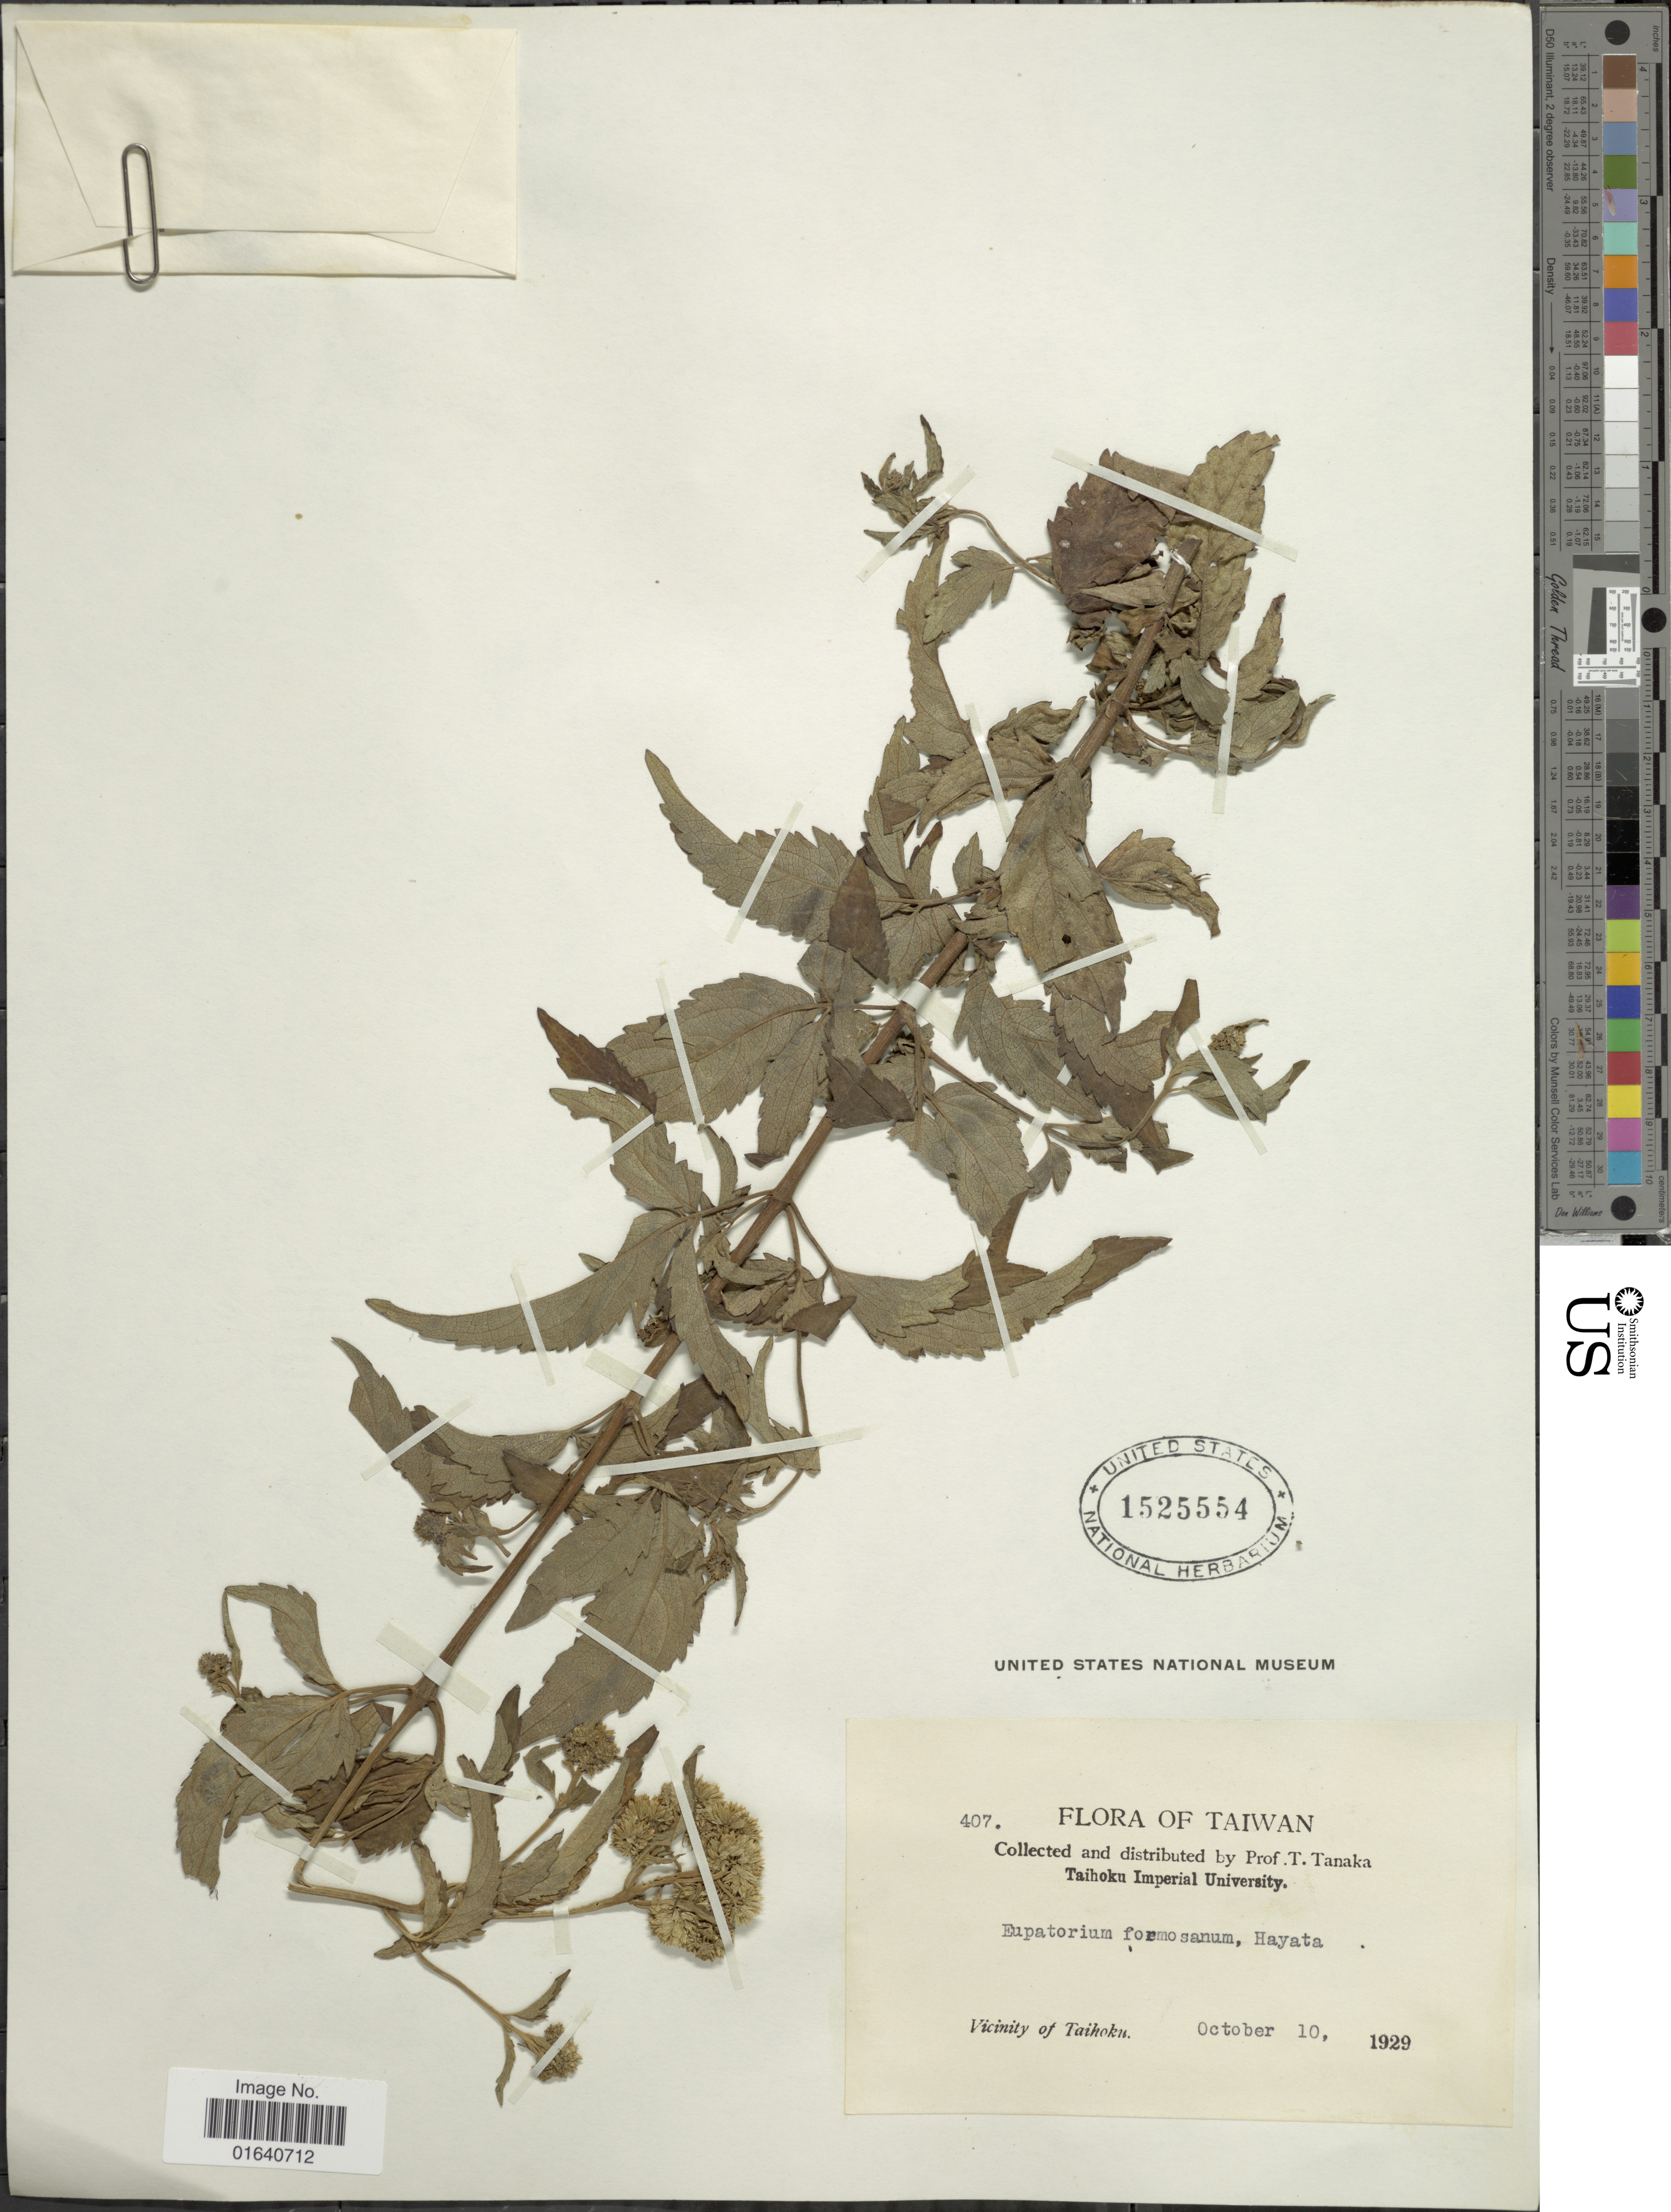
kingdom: Plantae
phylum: Tracheophyta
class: Magnoliopsida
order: Asterales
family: Asteraceae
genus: Eupatorium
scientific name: Eupatorium formosanum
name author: Hayata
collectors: T. Tanaka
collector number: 407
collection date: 1929-10-10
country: Taiwan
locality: Vicinity of Taihoku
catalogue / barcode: US 1525554